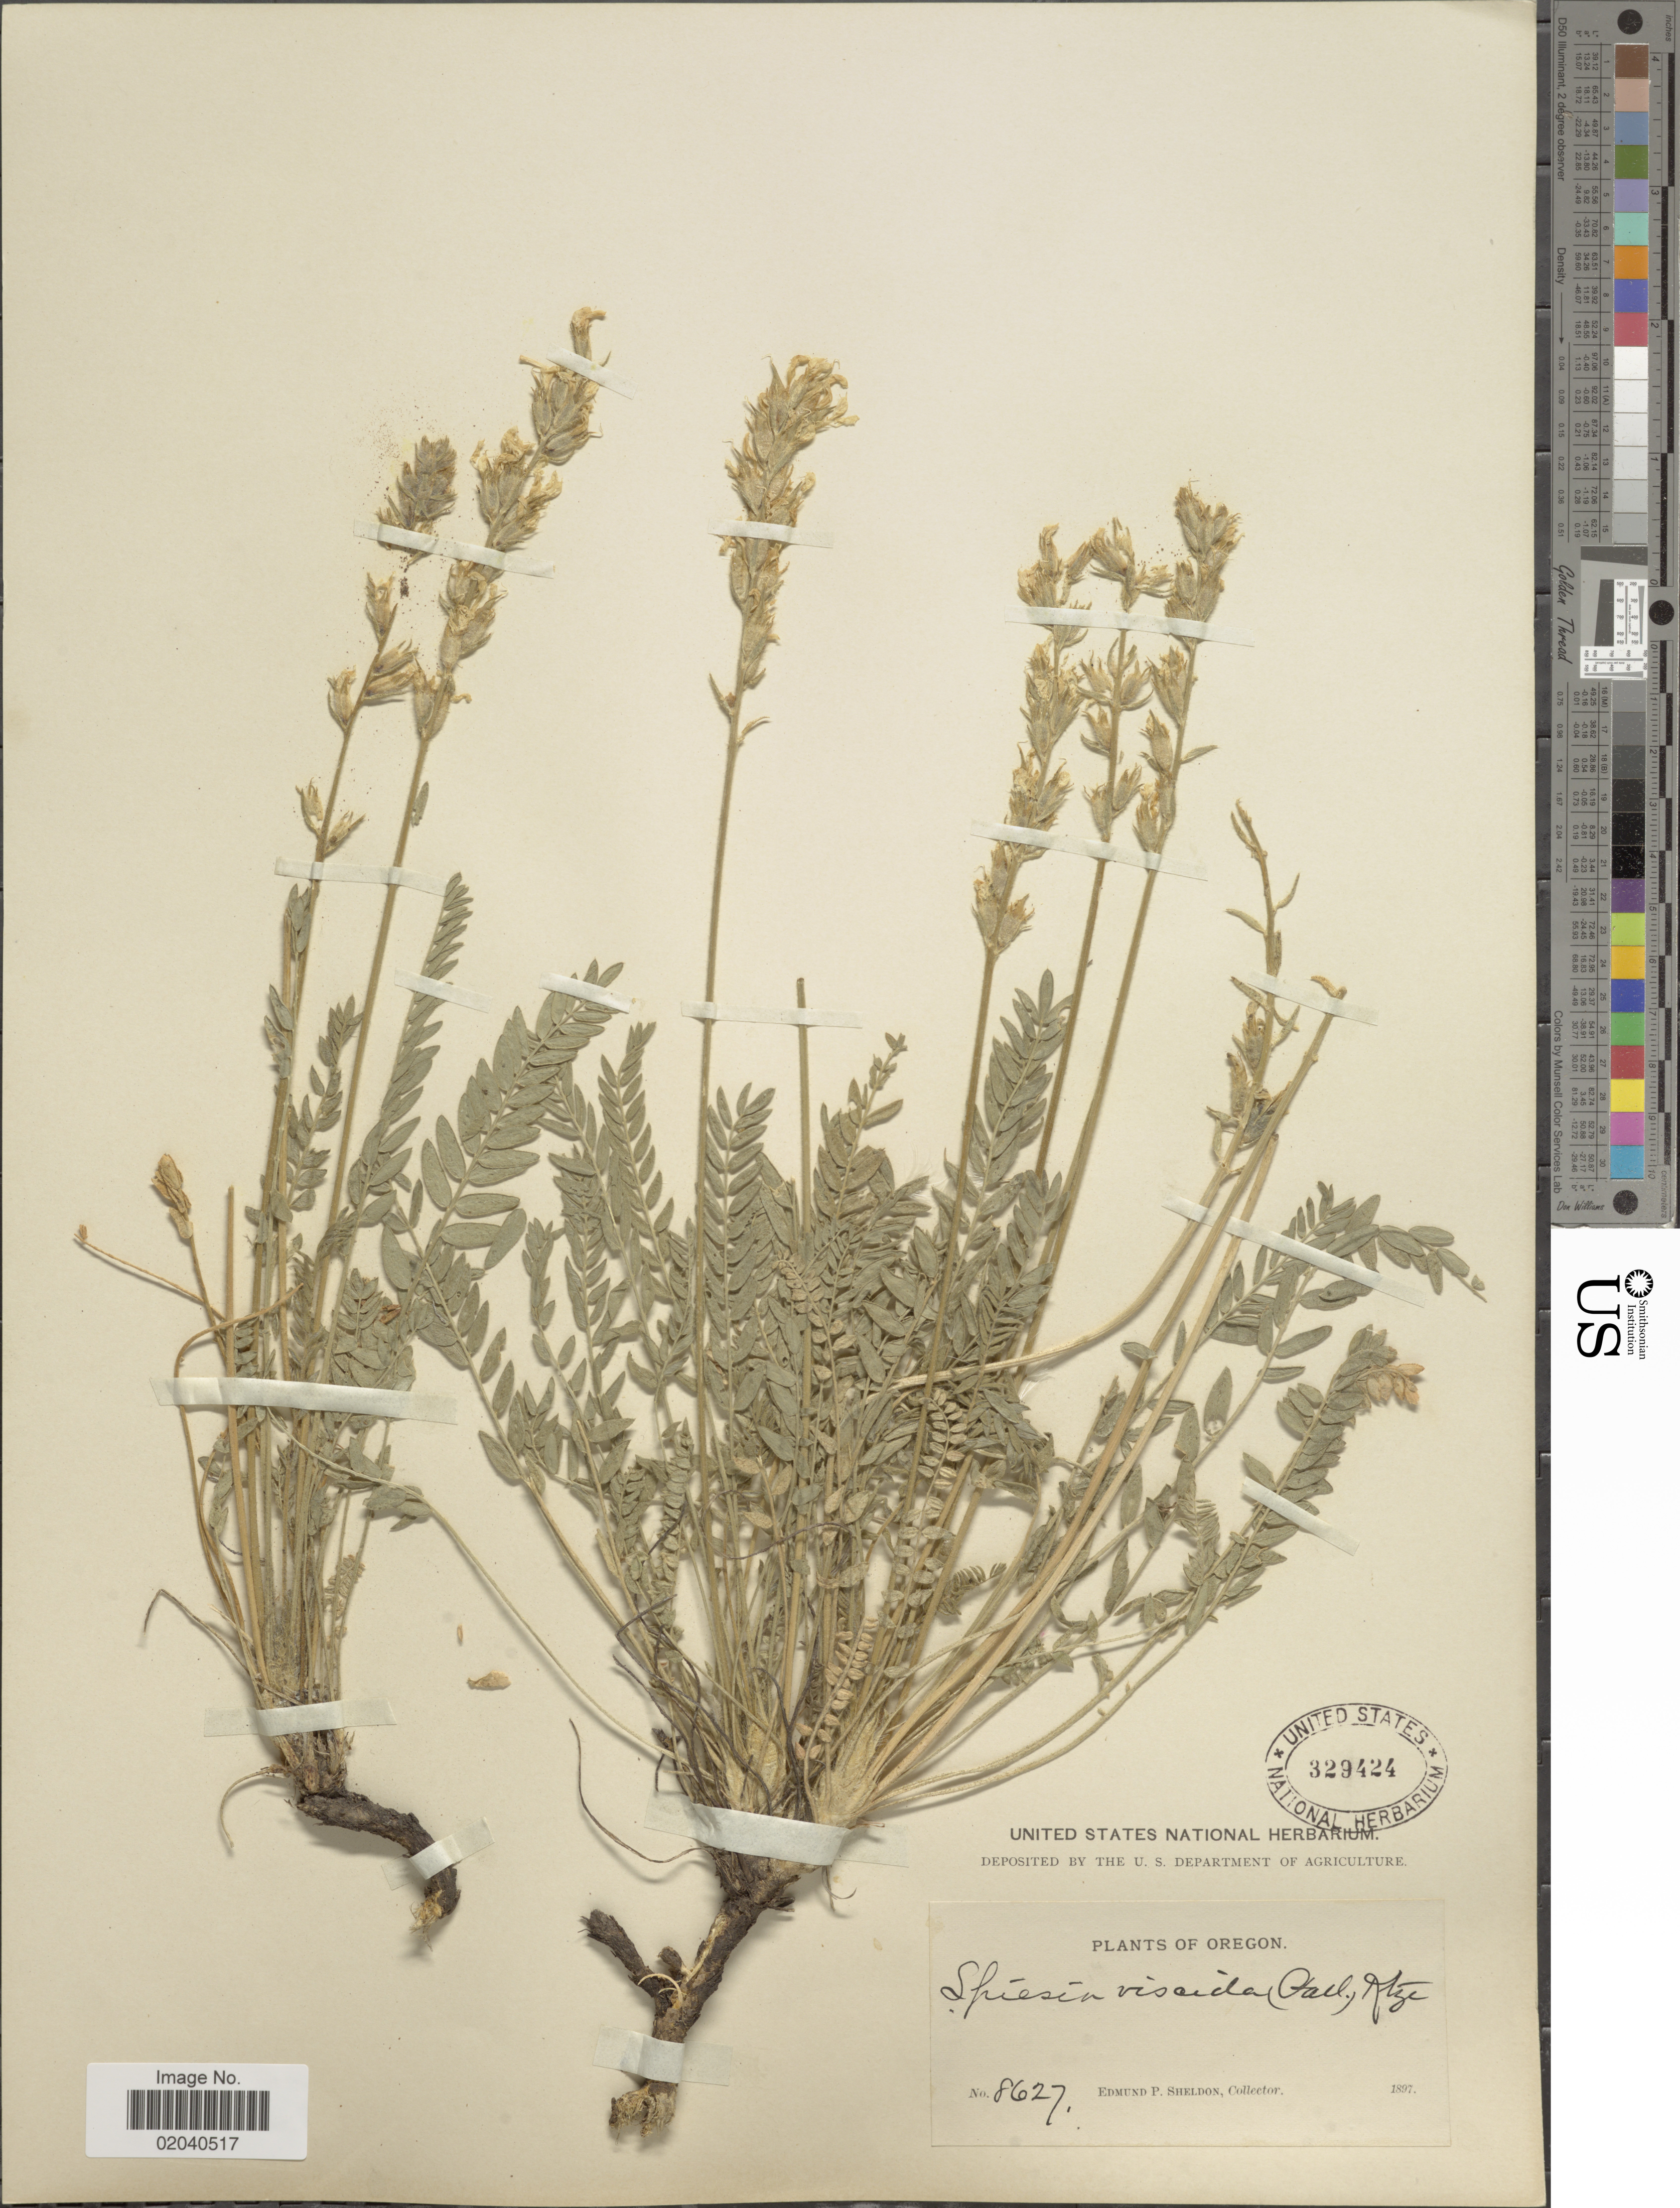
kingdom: Plantae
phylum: Tracheophyta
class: Magnoliopsida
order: Fabales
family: Fabaceae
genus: Oxytropis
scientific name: Oxytropis viscida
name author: Nutt.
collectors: E. P. Sheldon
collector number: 8627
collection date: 1897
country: United States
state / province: Oregon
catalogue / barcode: US 329424